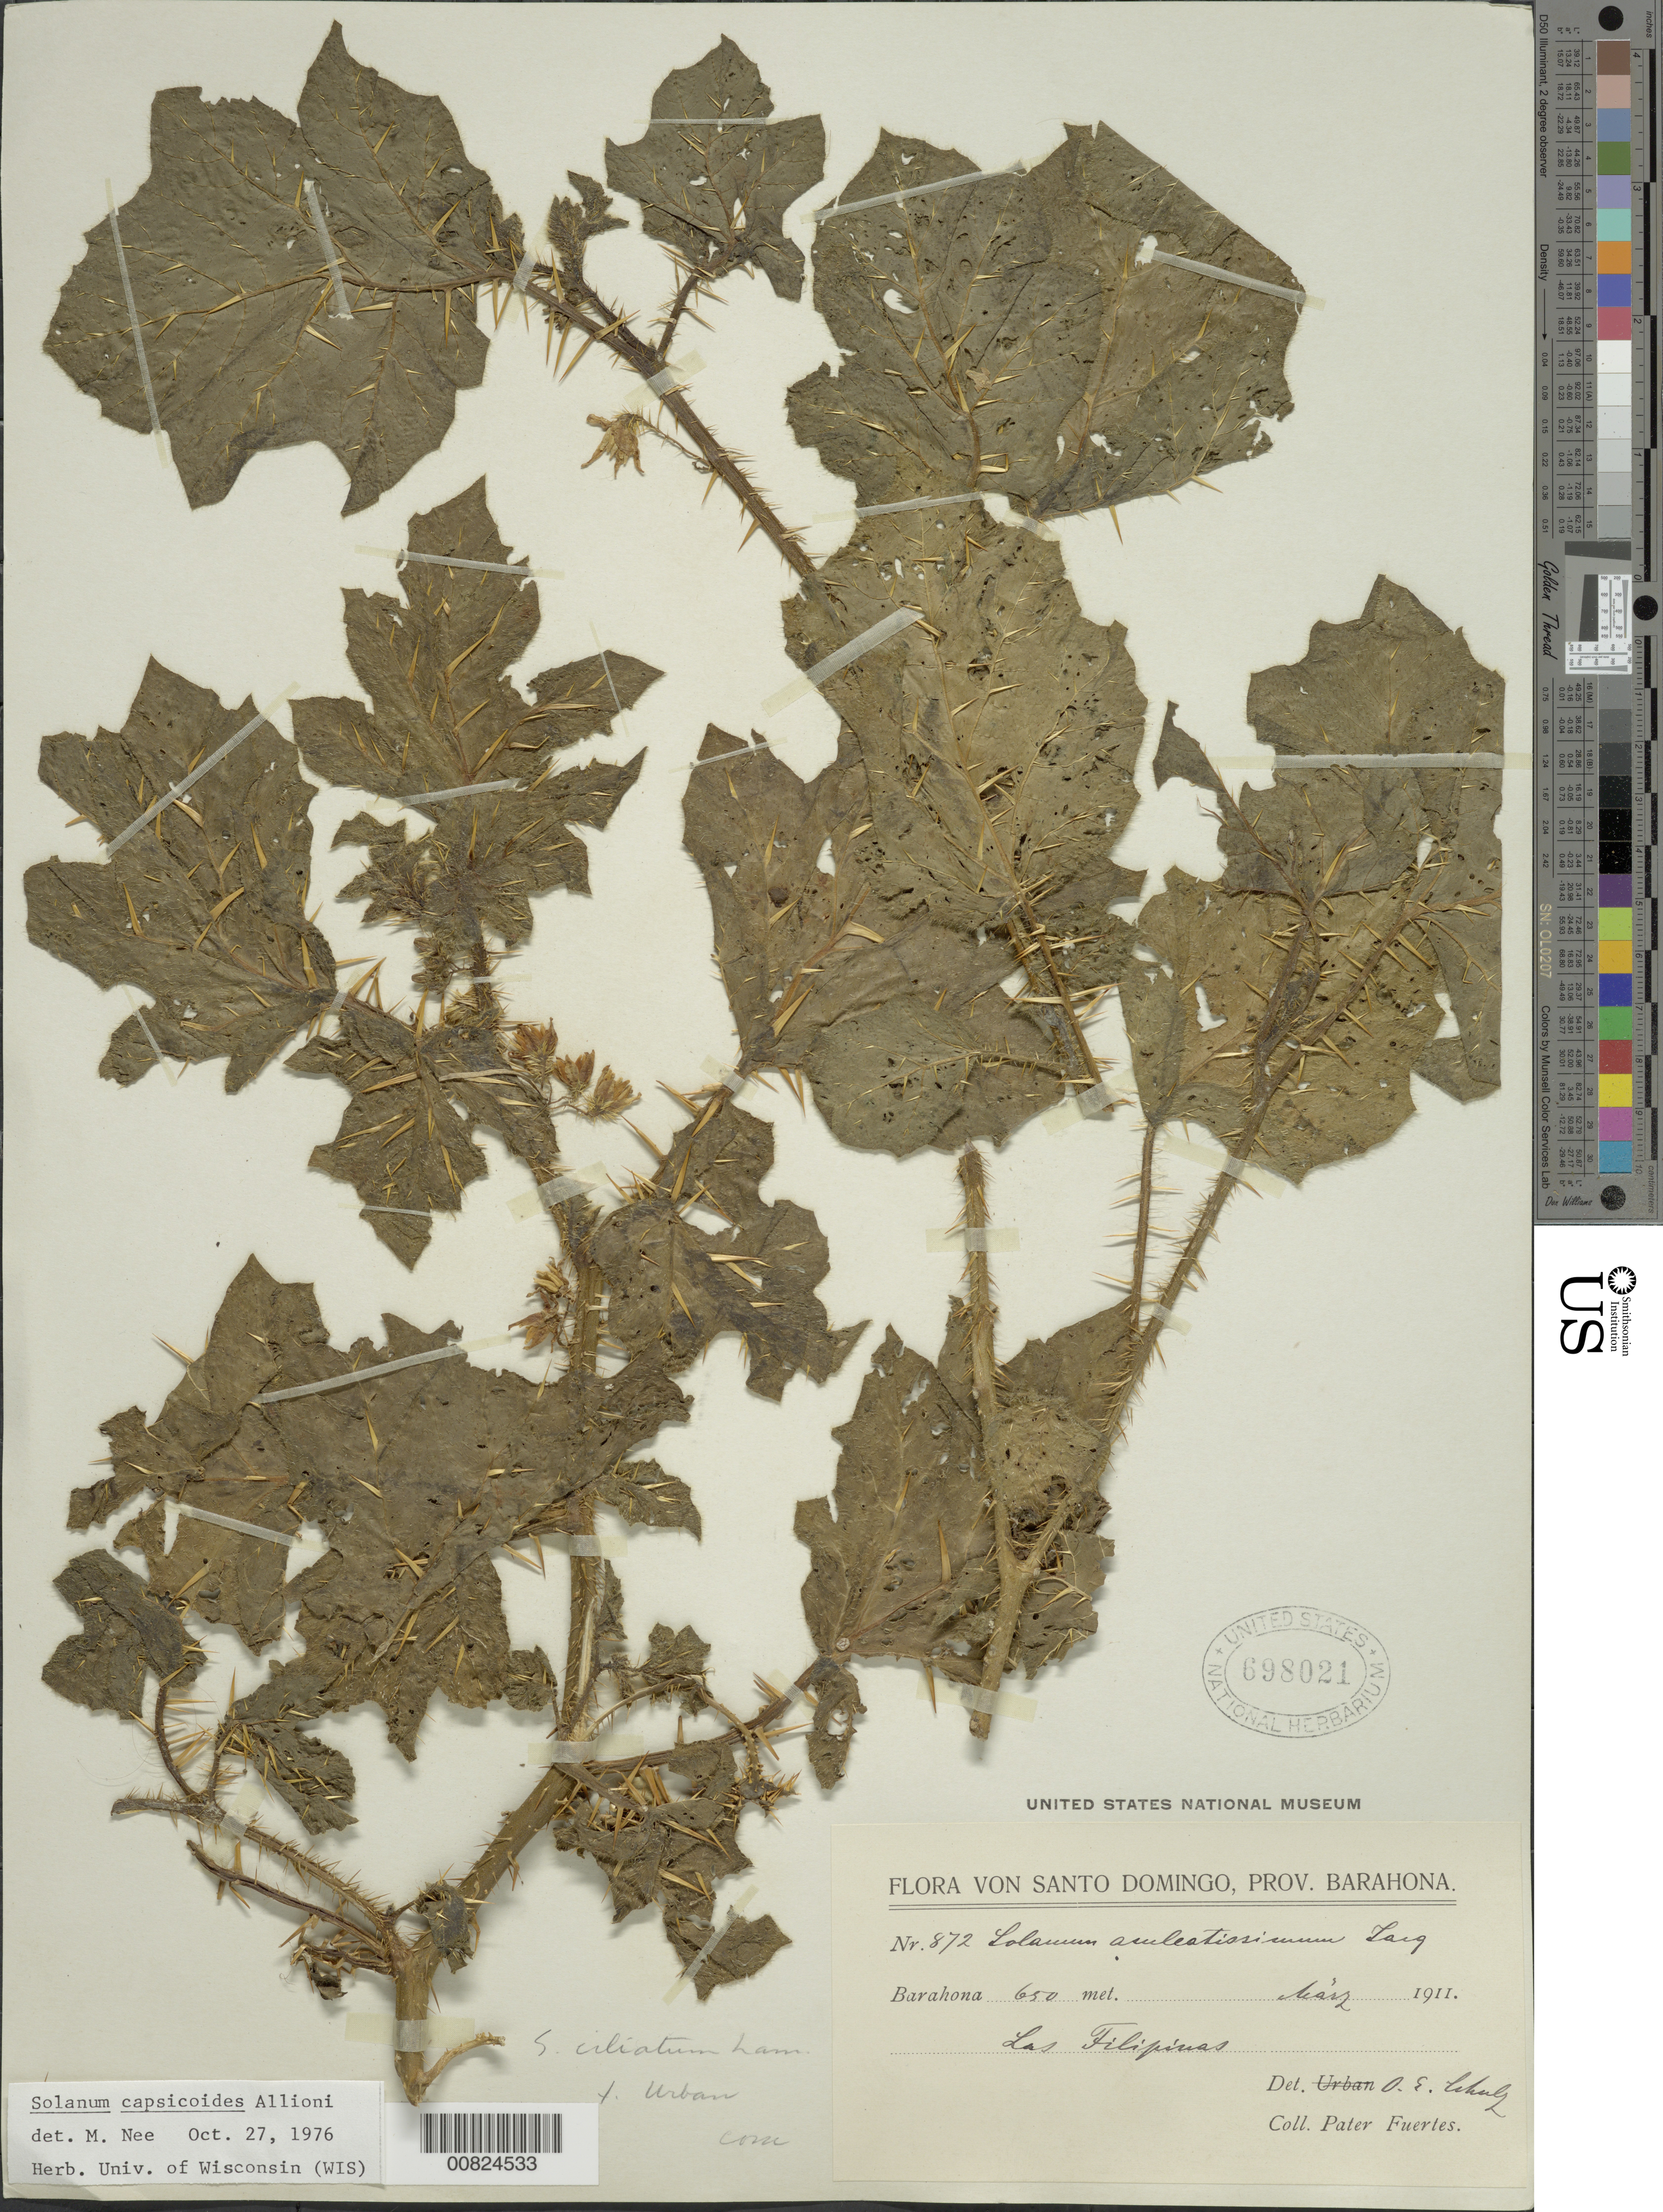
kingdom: Plantae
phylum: Tracheophyta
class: Magnoliopsida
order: Solanales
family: Solanaceae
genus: Solanum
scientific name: Solanum capsicoides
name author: All.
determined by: Nee, Michael H.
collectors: M. D. Fuertes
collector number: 872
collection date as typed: Mar 1911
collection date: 1911-03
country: Dominican Republic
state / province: Barahona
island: Hispaniola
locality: Las Filipinas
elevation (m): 650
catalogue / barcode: US 698021